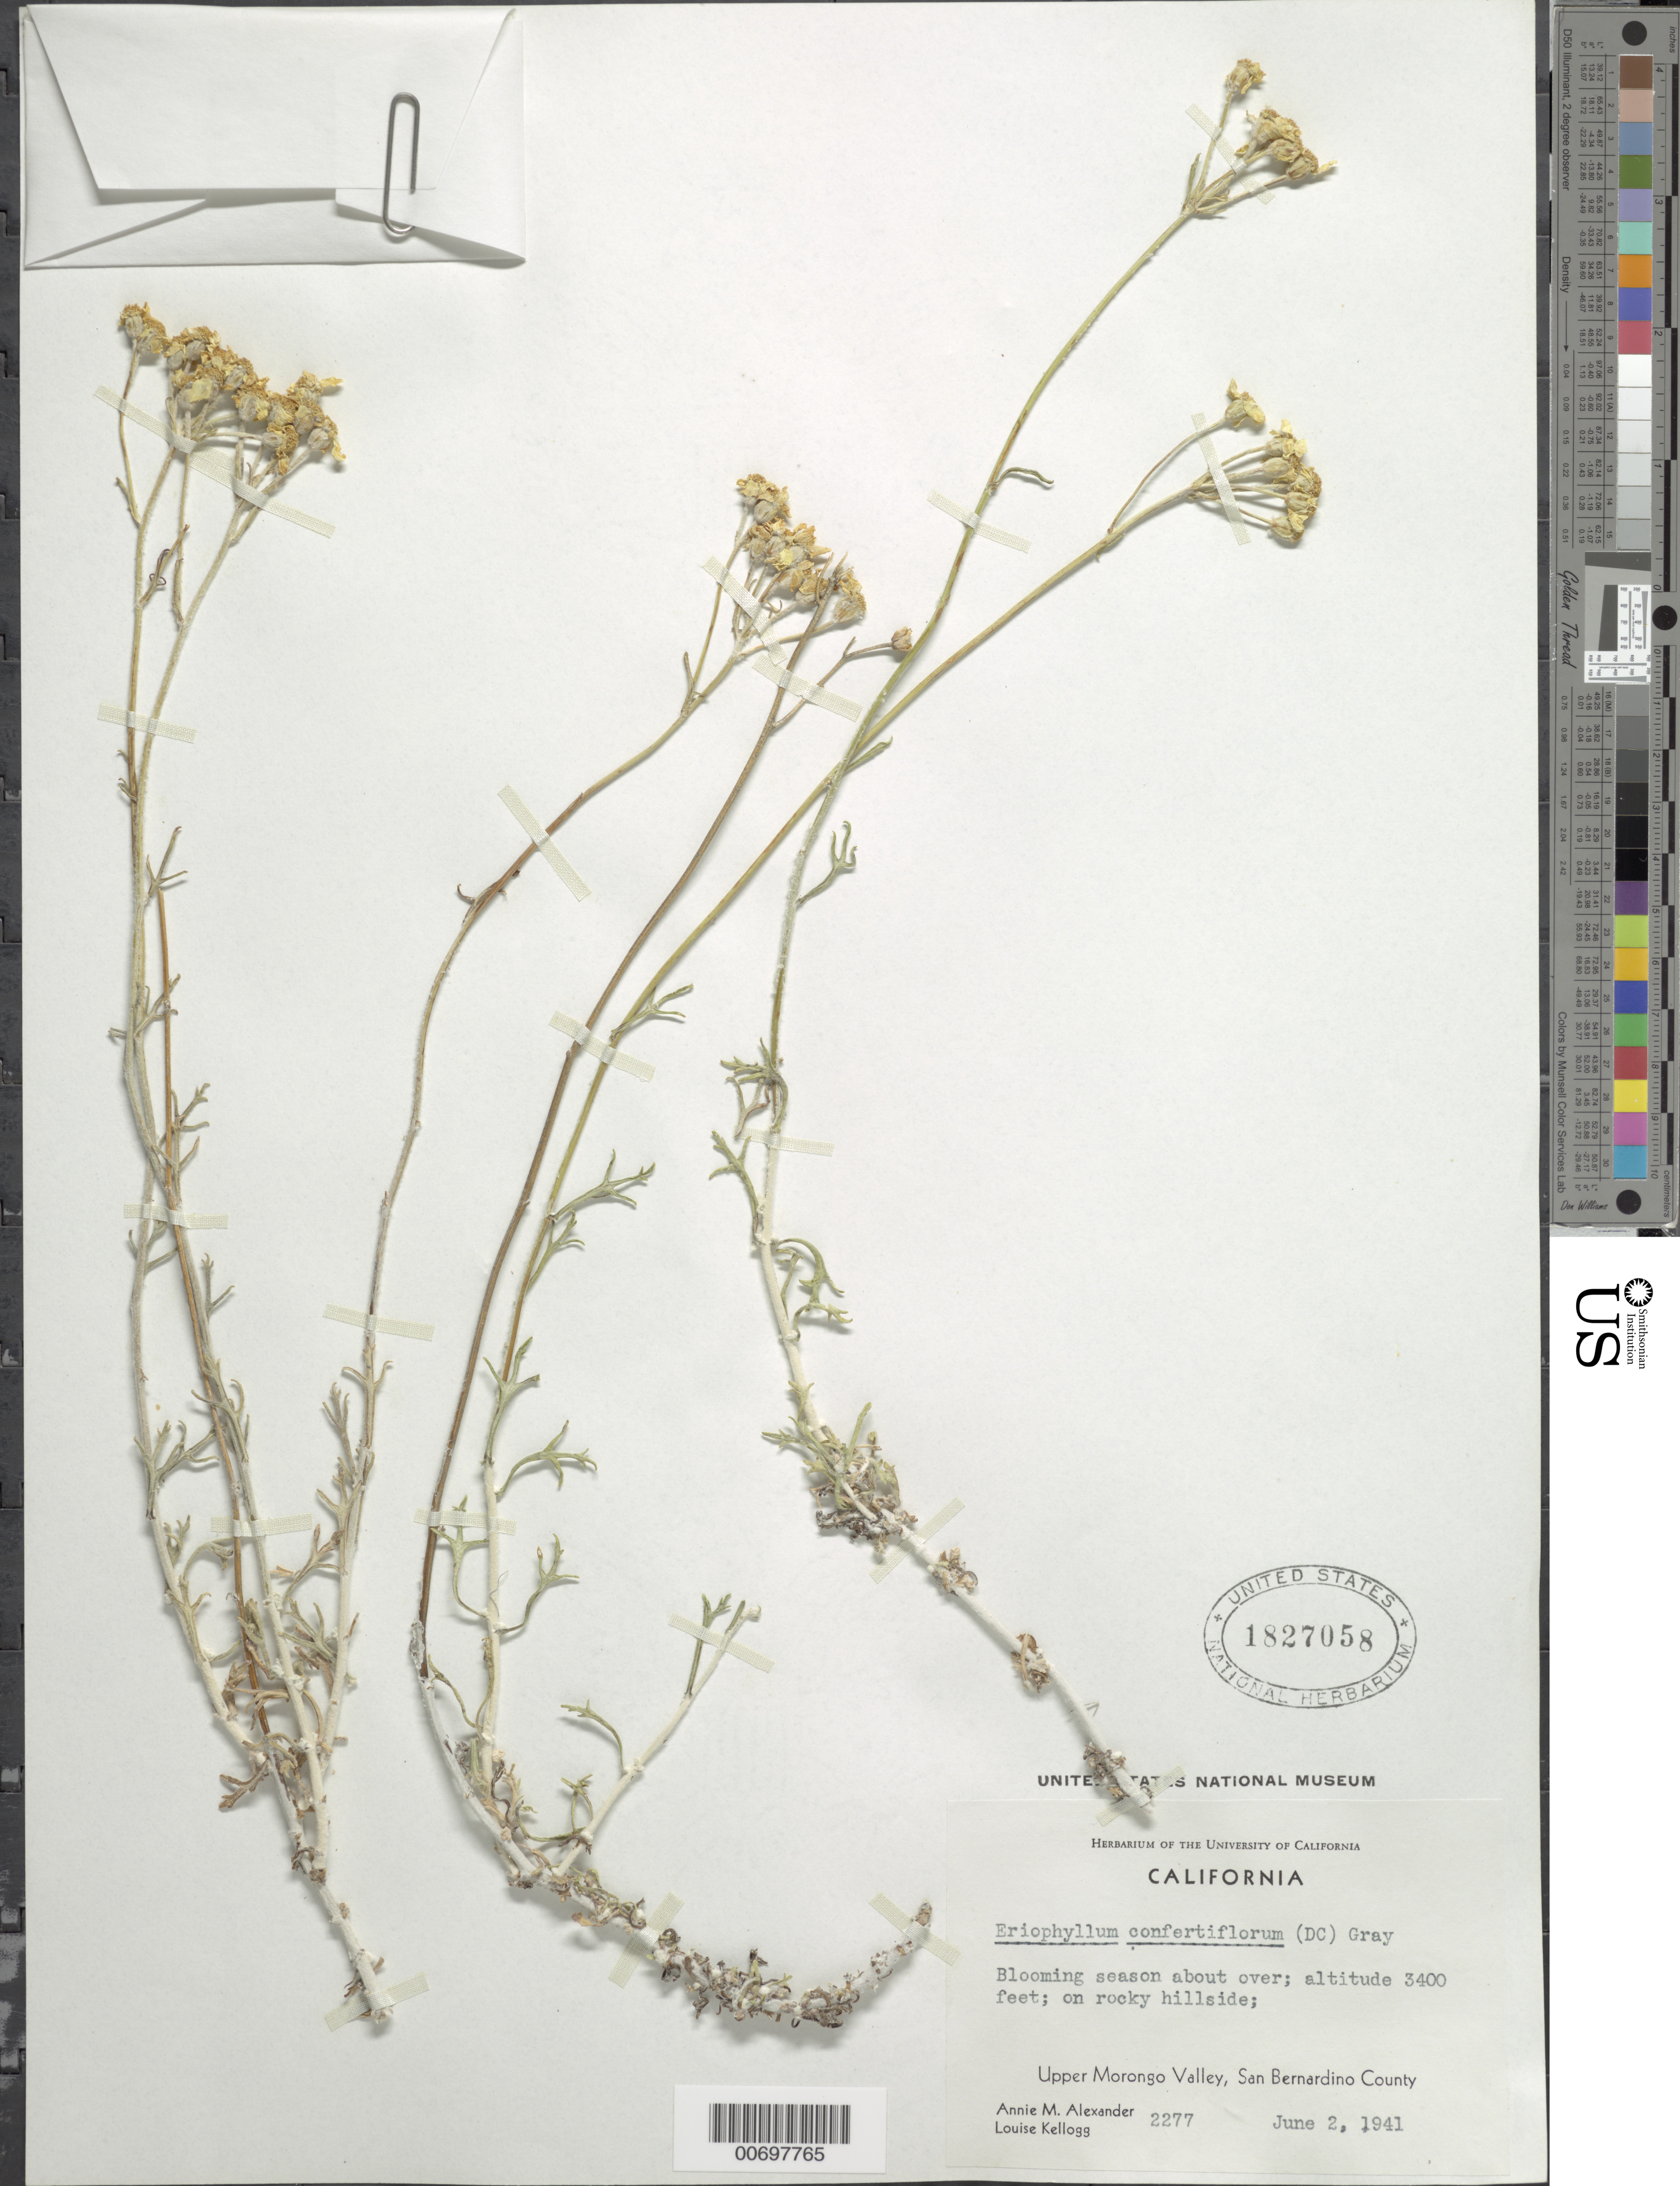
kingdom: Plantae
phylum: Tracheophyta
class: Magnoliopsida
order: Asterales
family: Asteraceae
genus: Eriophyllum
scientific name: Eriophyllum confertiflorum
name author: (DC.) A. Gray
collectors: A. M. Alexander & L. Kellogg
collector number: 2277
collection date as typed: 02 Jun 1941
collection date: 1941-06-02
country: United States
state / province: California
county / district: San Bernardino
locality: Upper Morongo Valley.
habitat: On rocky hillside.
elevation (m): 1036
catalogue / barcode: US 1827058